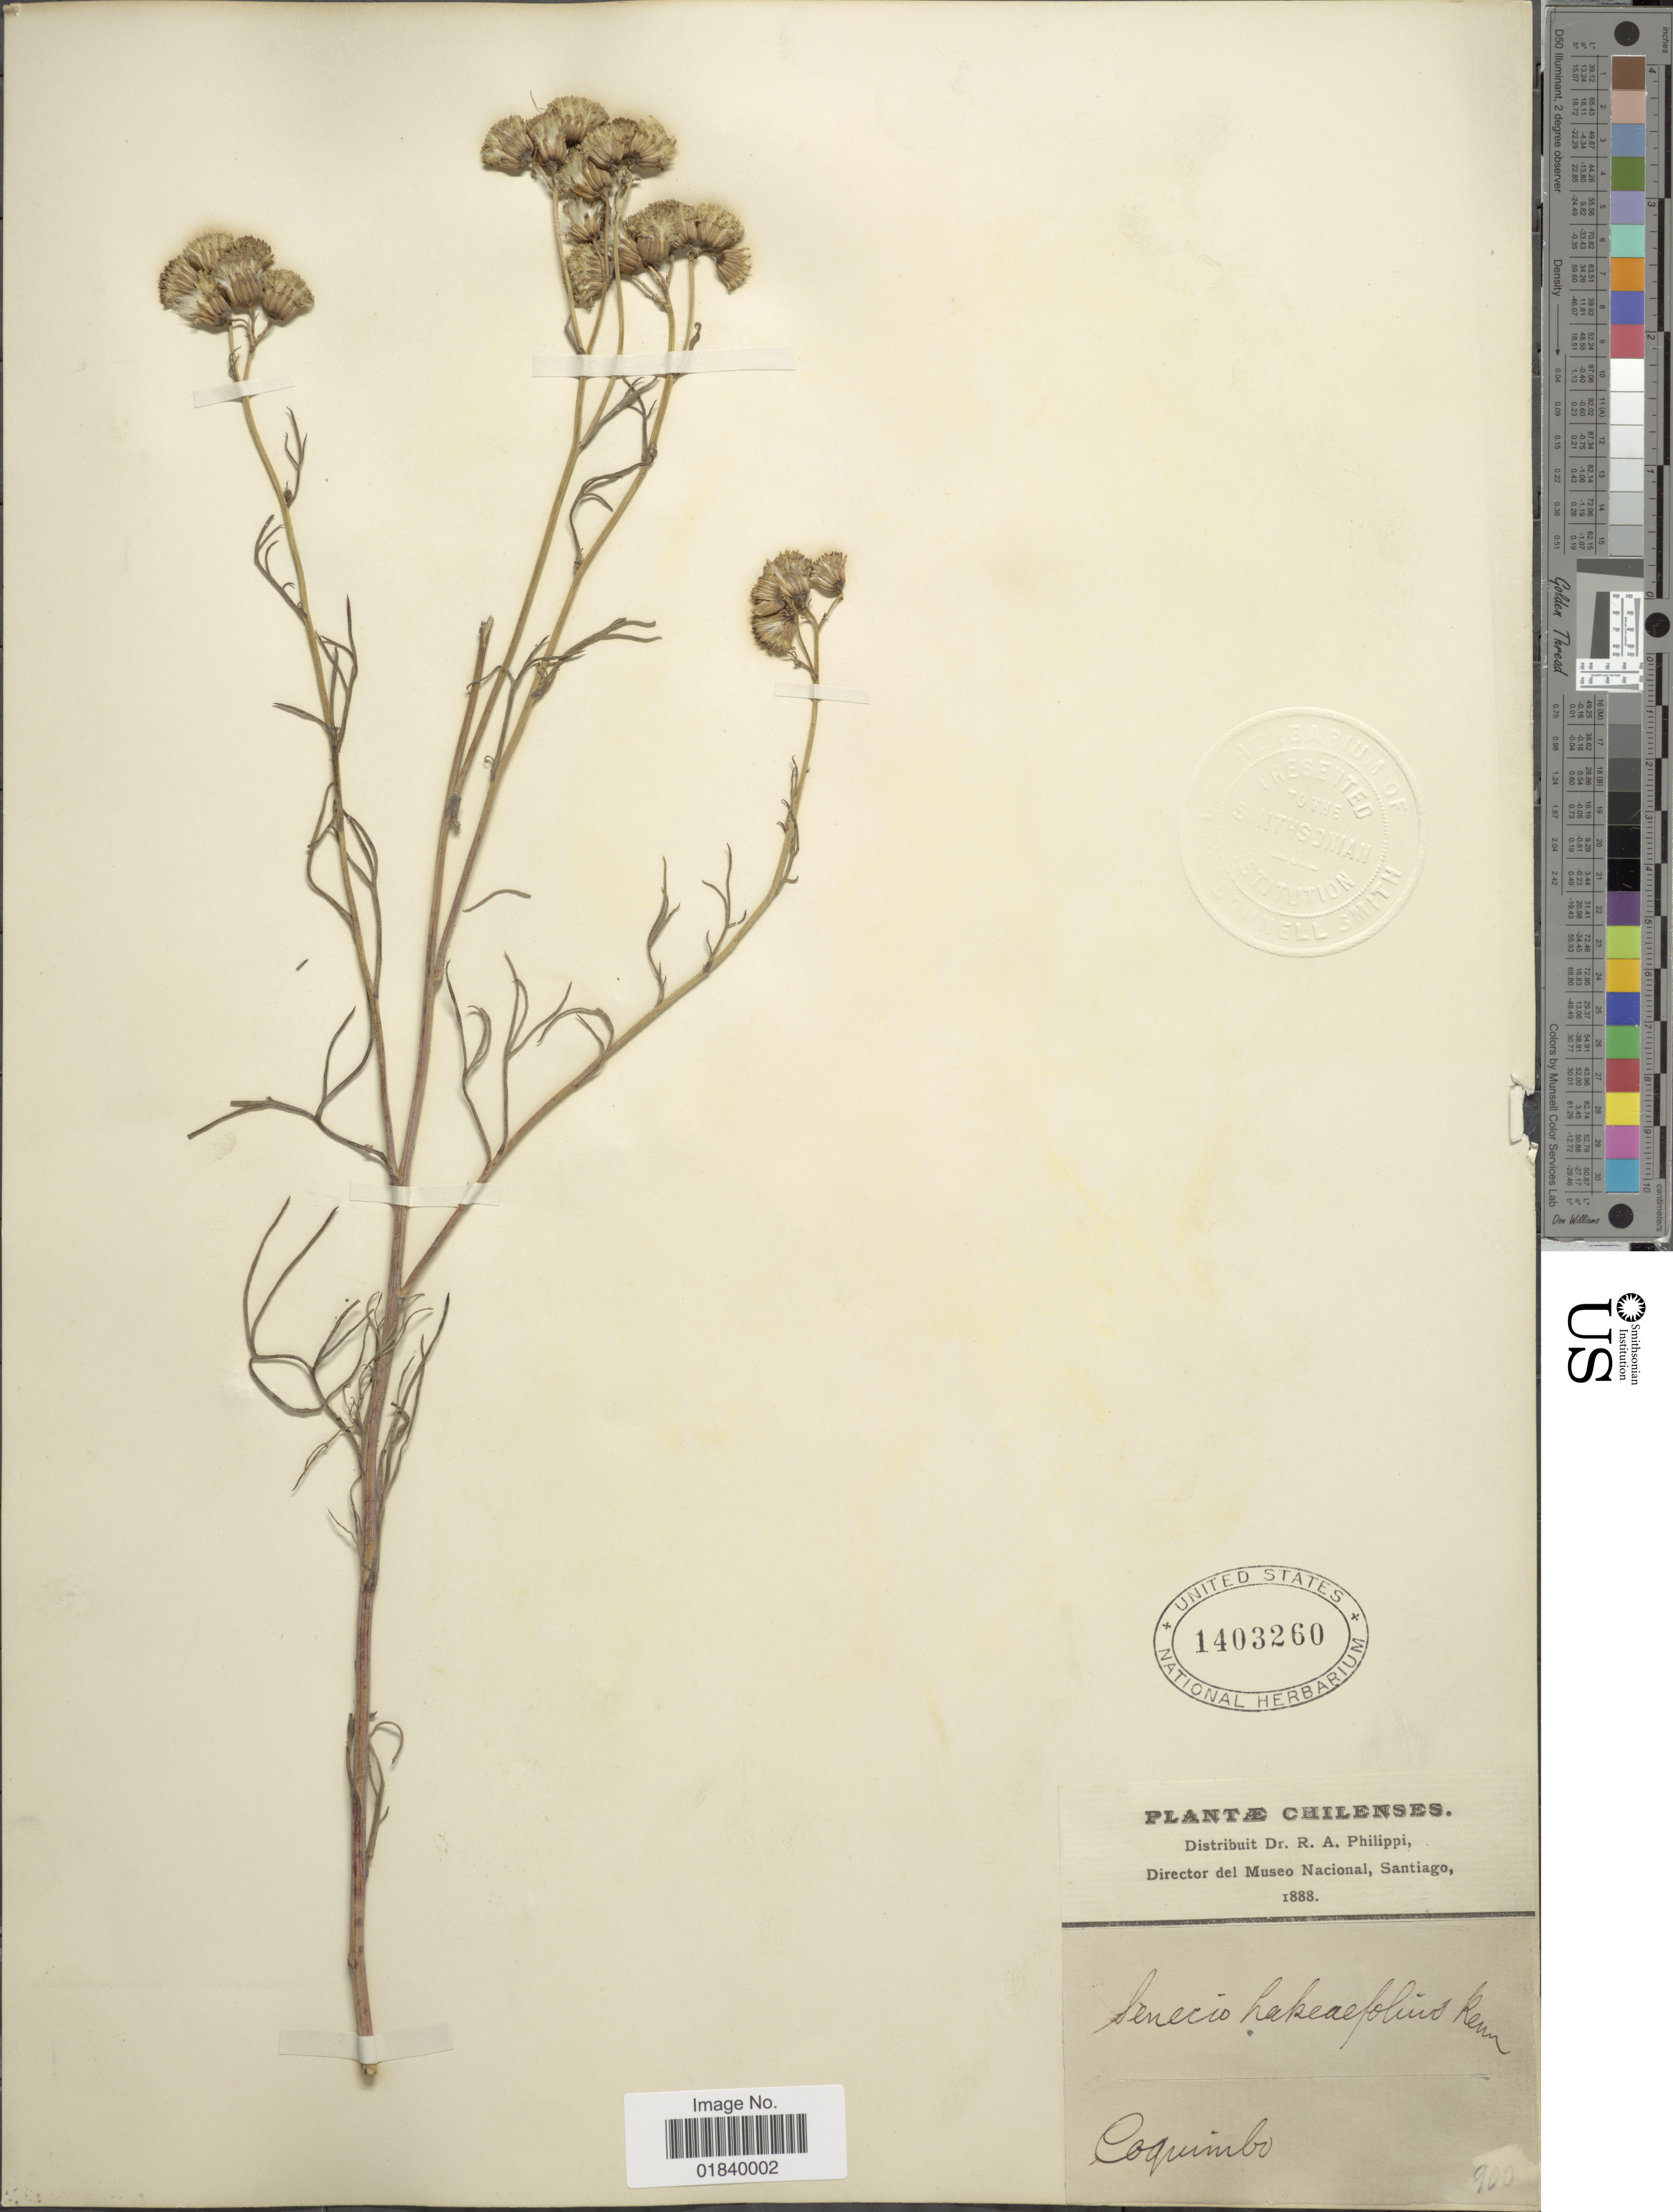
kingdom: Plantae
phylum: Tracheophyta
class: Magnoliopsida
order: Asterales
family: Asteraceae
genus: Senecio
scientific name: Senecio hakeifolius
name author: Bertero ex DC.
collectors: R. A. Philippi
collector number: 900*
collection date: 1888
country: Chile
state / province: Coquimbo (IV)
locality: Chilenses, Coquimbo.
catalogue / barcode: US 1403260